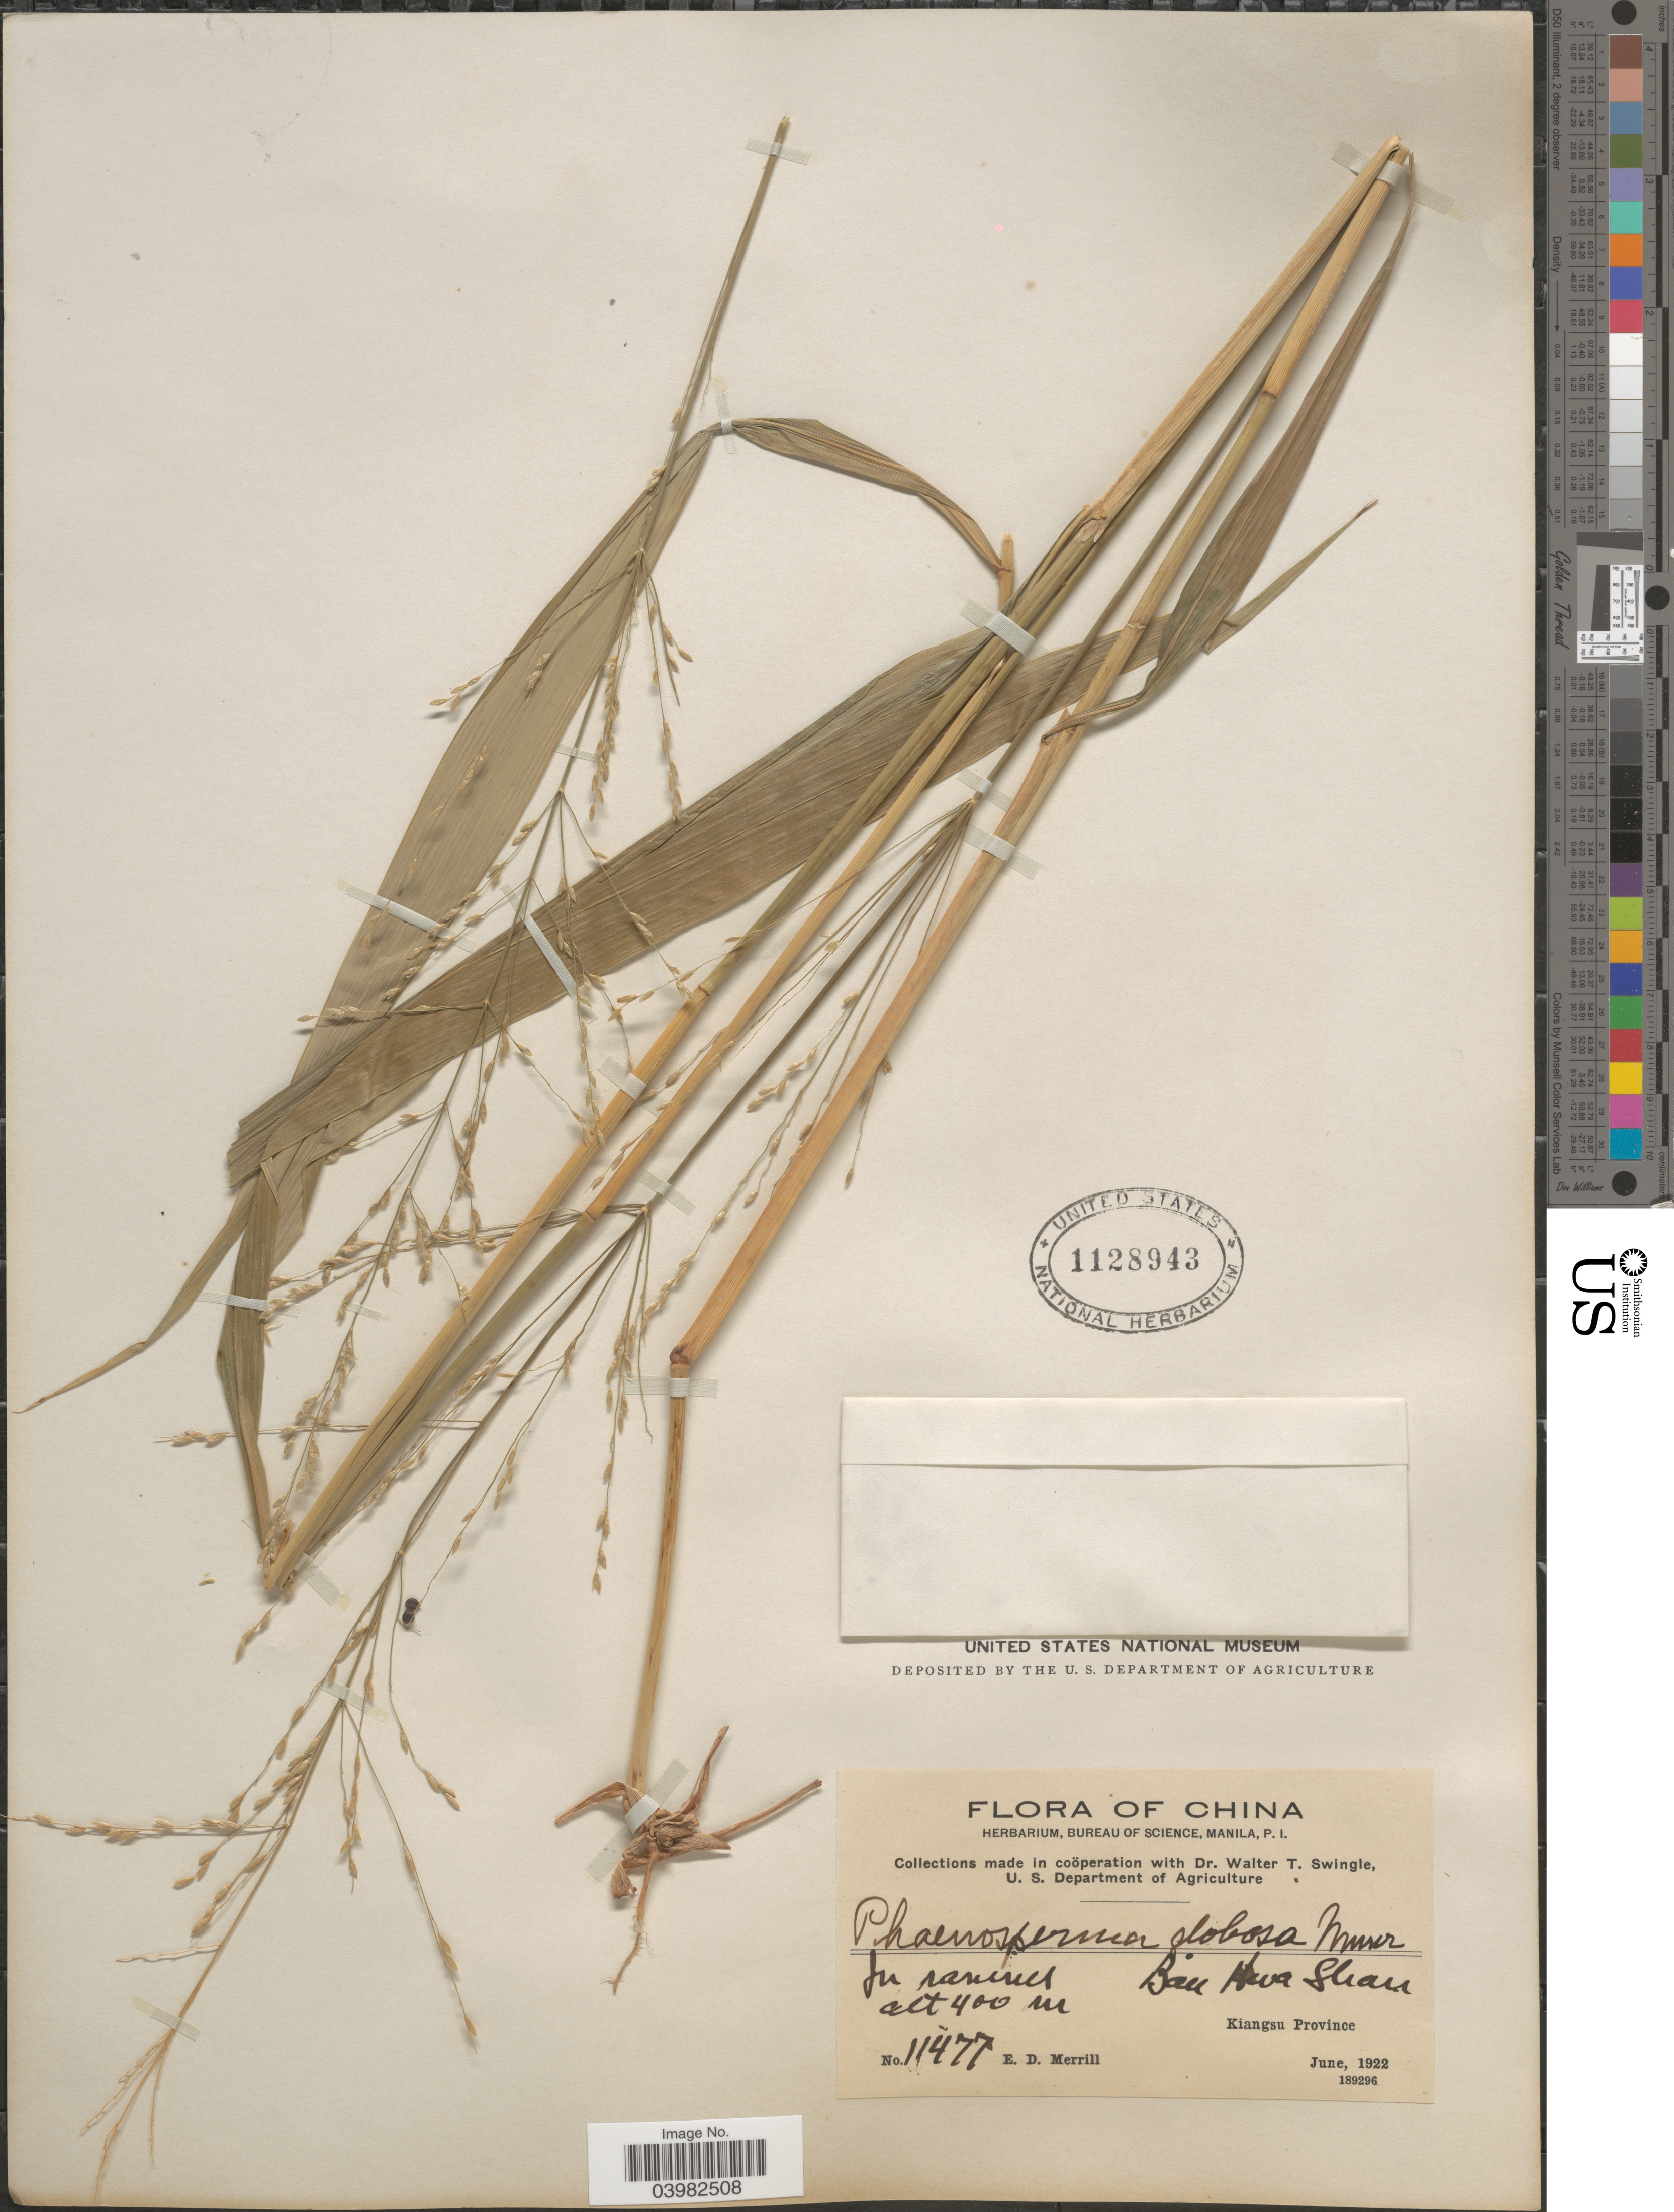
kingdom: Plantae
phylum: Tracheophyta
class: Liliopsida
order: Poales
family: Poaceae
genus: Phaenosperma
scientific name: Phaenosperma globosum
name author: Munro ex Benth.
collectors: E. D. Merrill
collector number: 11477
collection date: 1922-06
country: China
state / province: Jiangsu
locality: Bau Hwa Shan. Kiangsu Province.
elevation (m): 400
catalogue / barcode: US 1128943